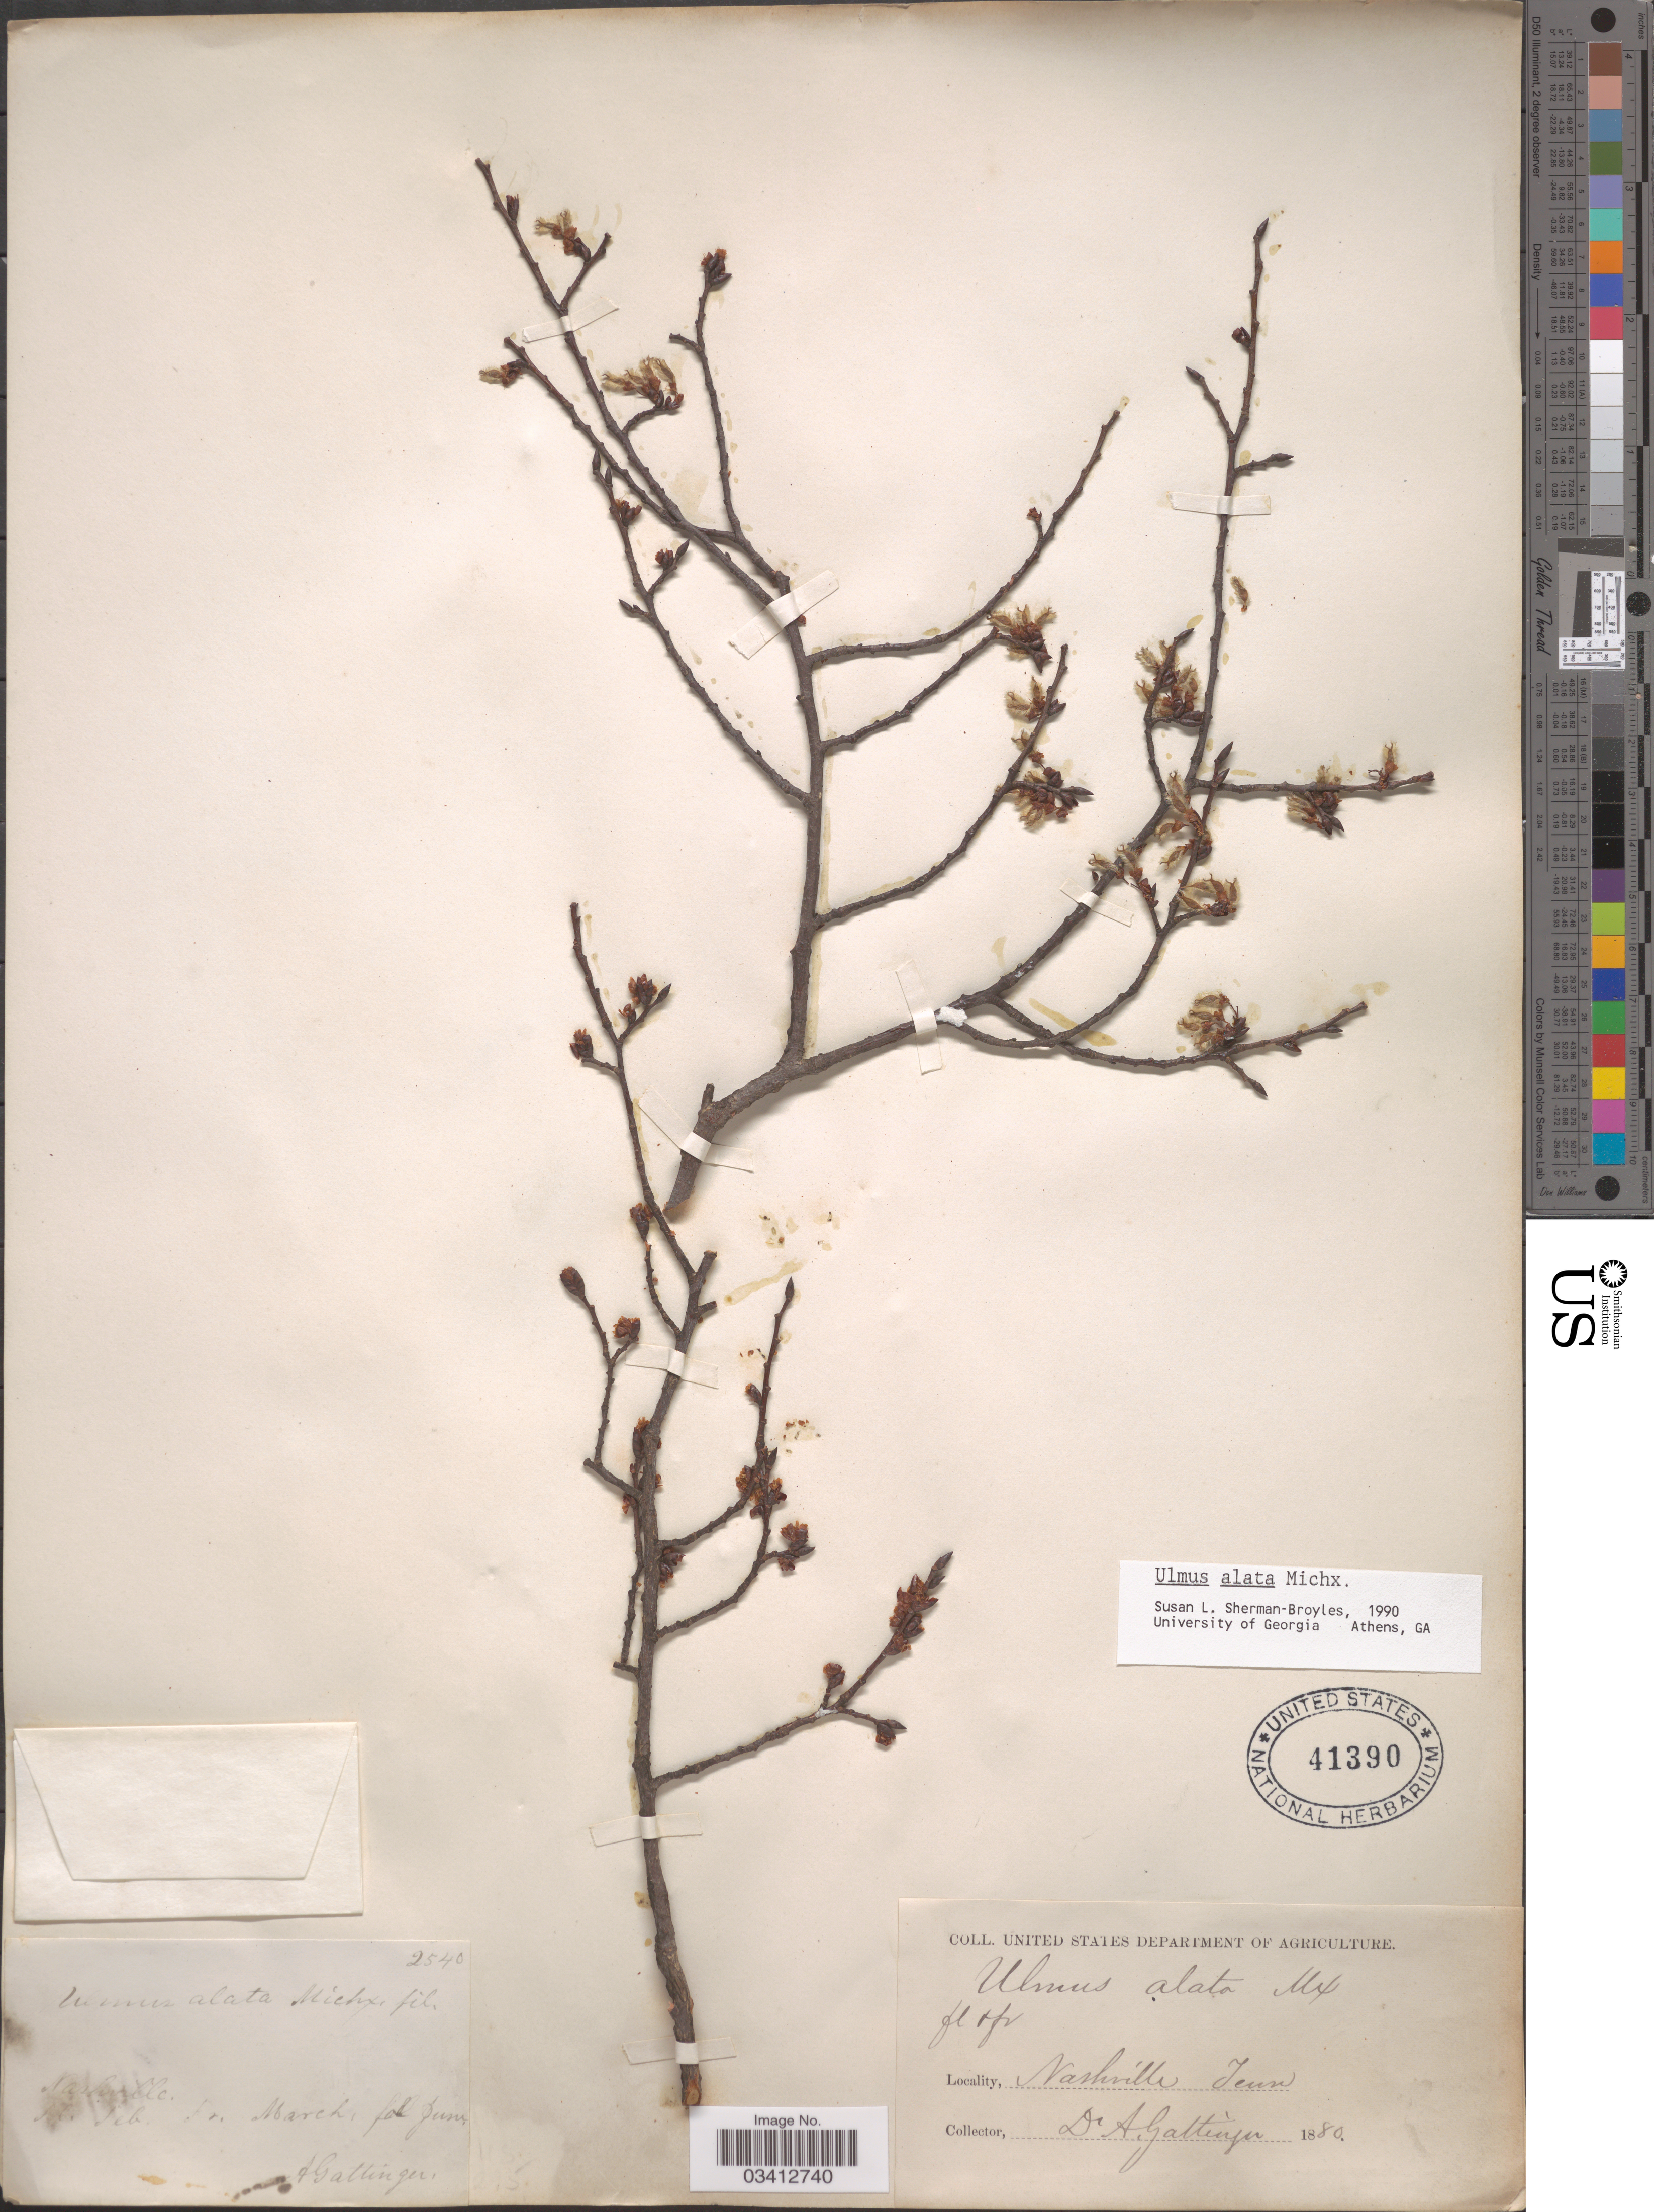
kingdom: Plantae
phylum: Tracheophyta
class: Magnoliopsida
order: Rosales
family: Ulmaceae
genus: Ulmus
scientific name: Ulmus alata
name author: Michx.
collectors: A. Gattinger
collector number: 2540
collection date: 1880-02/1880-06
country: United States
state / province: Tennessee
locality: Nashville.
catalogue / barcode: US 41390